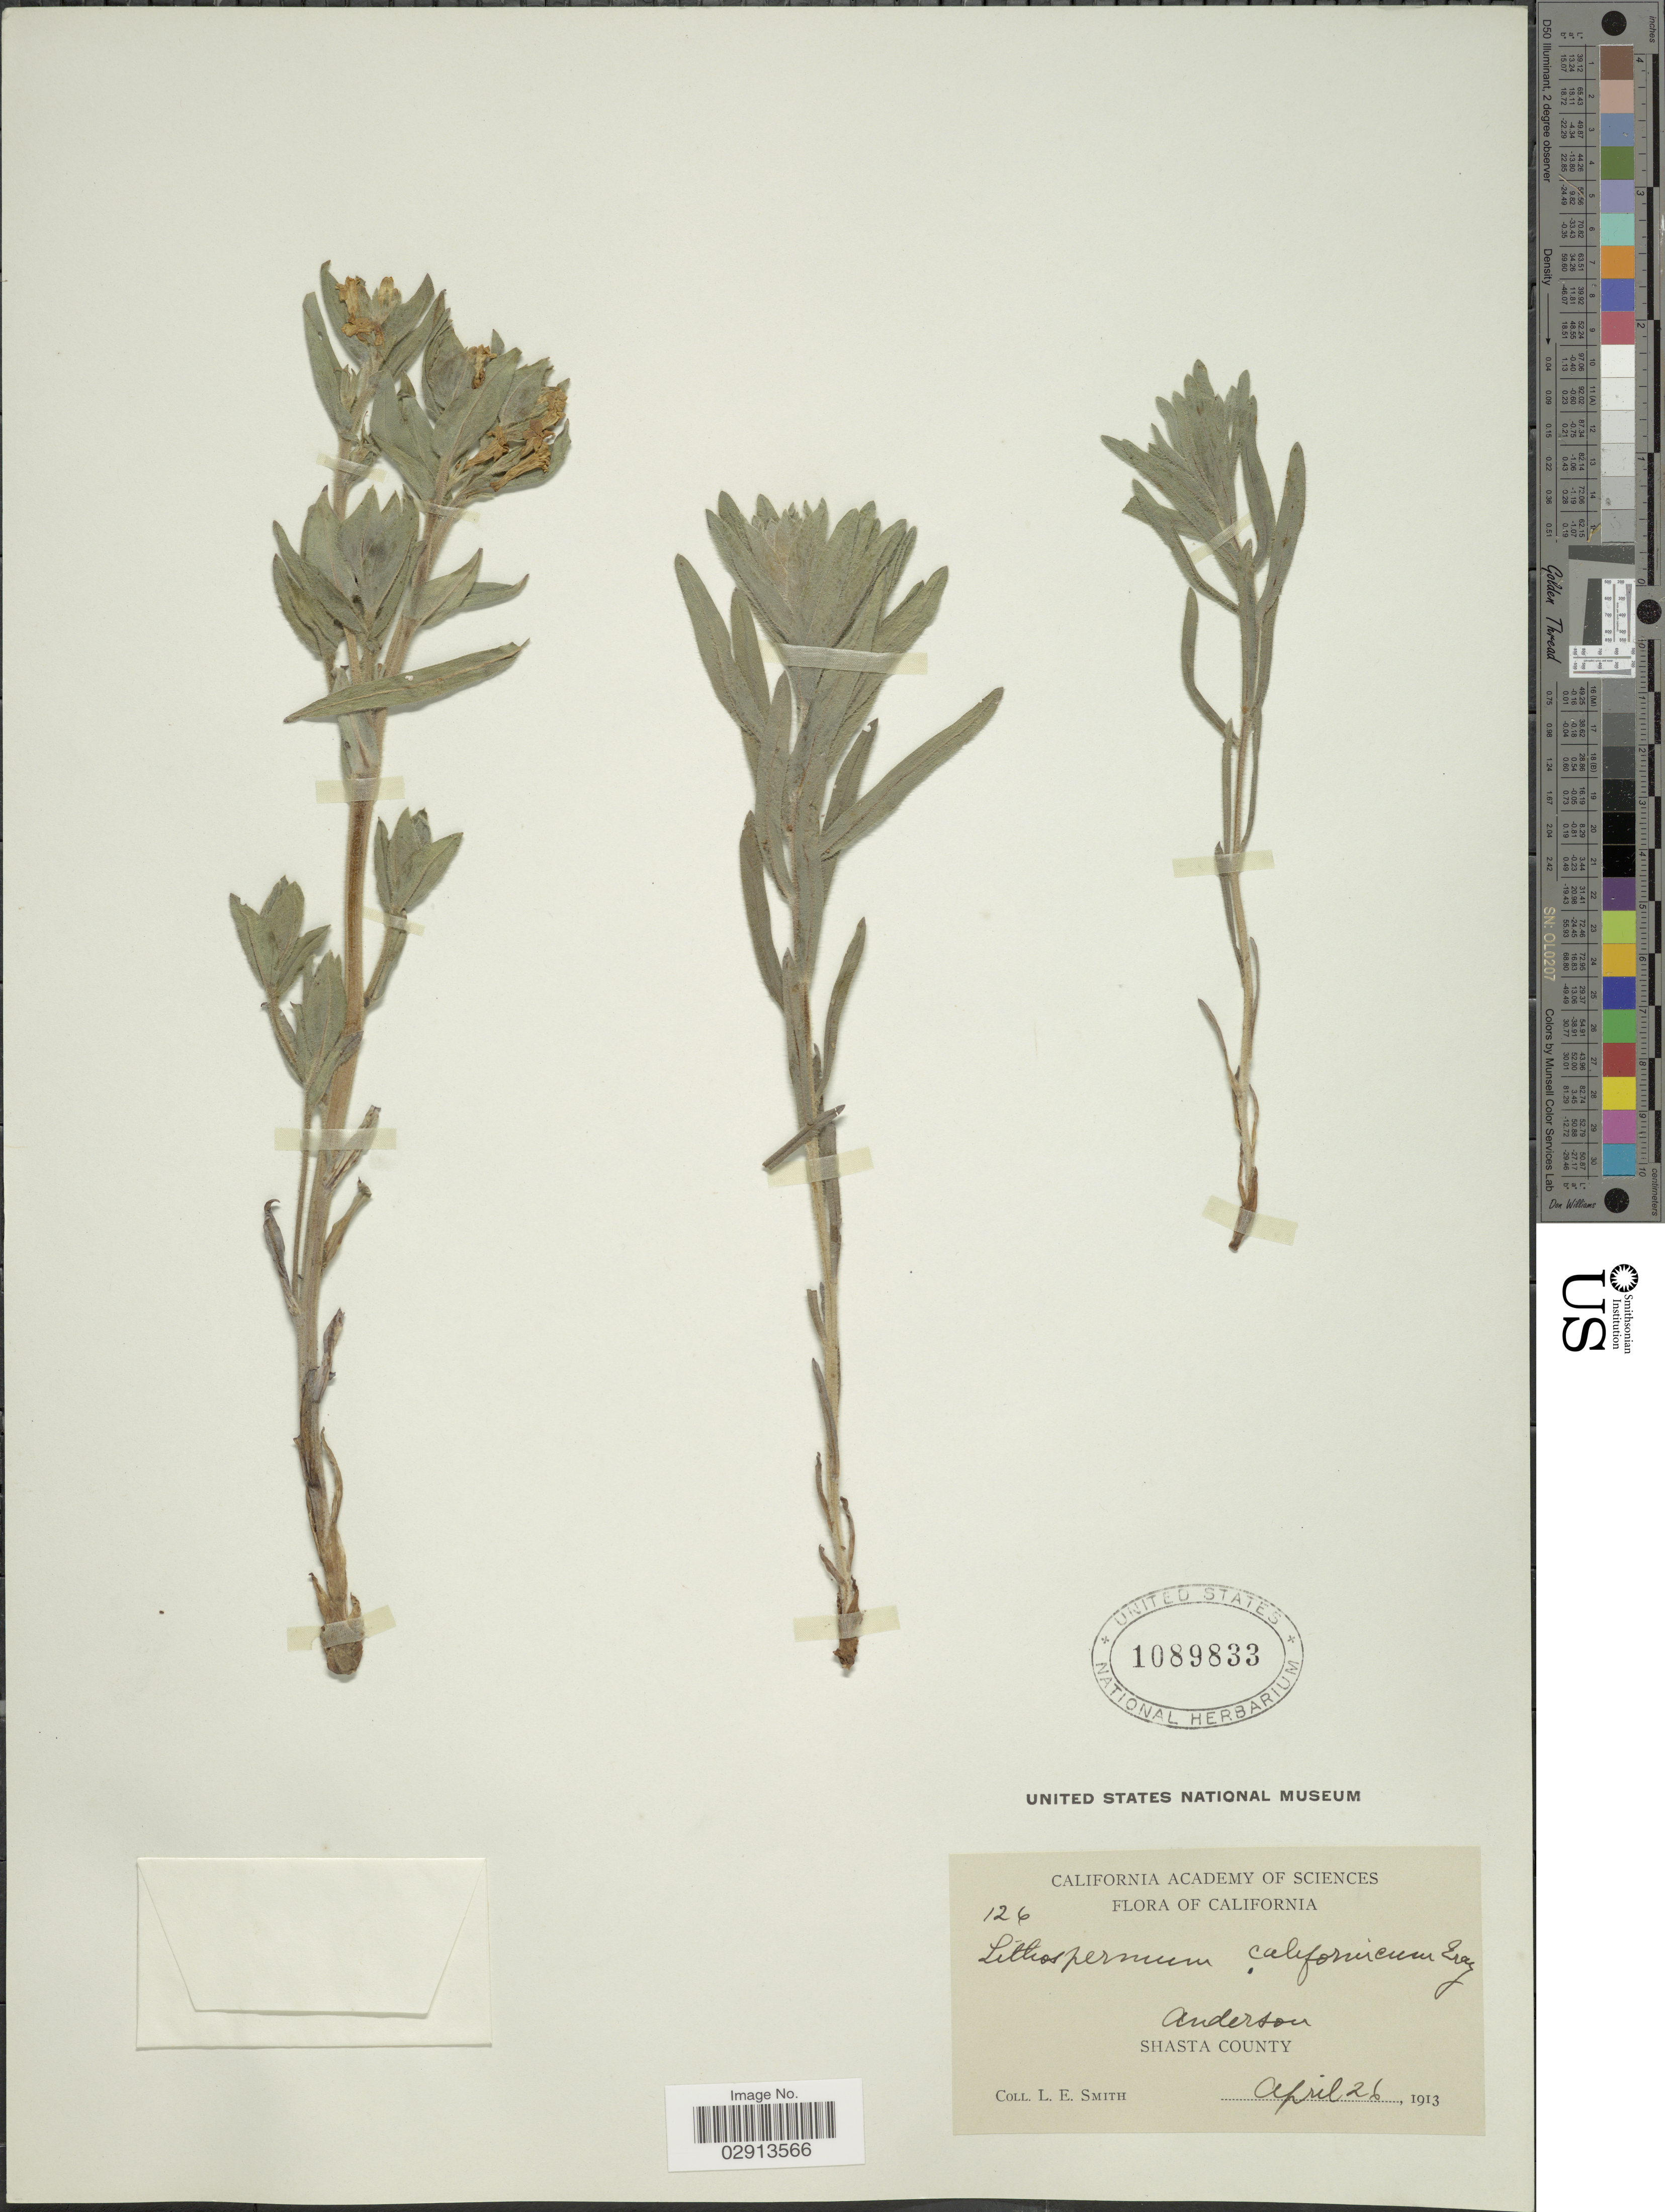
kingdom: Plantae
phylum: Tracheophyta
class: Magnoliopsida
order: Boraginales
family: Boraginaceae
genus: Lithospermum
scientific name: Lithospermum californicum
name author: A. Gray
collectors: L. E. Smith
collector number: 126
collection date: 1913-04-26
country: United States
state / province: California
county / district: Shasta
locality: Anderson. Shasta County.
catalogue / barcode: US 1089833